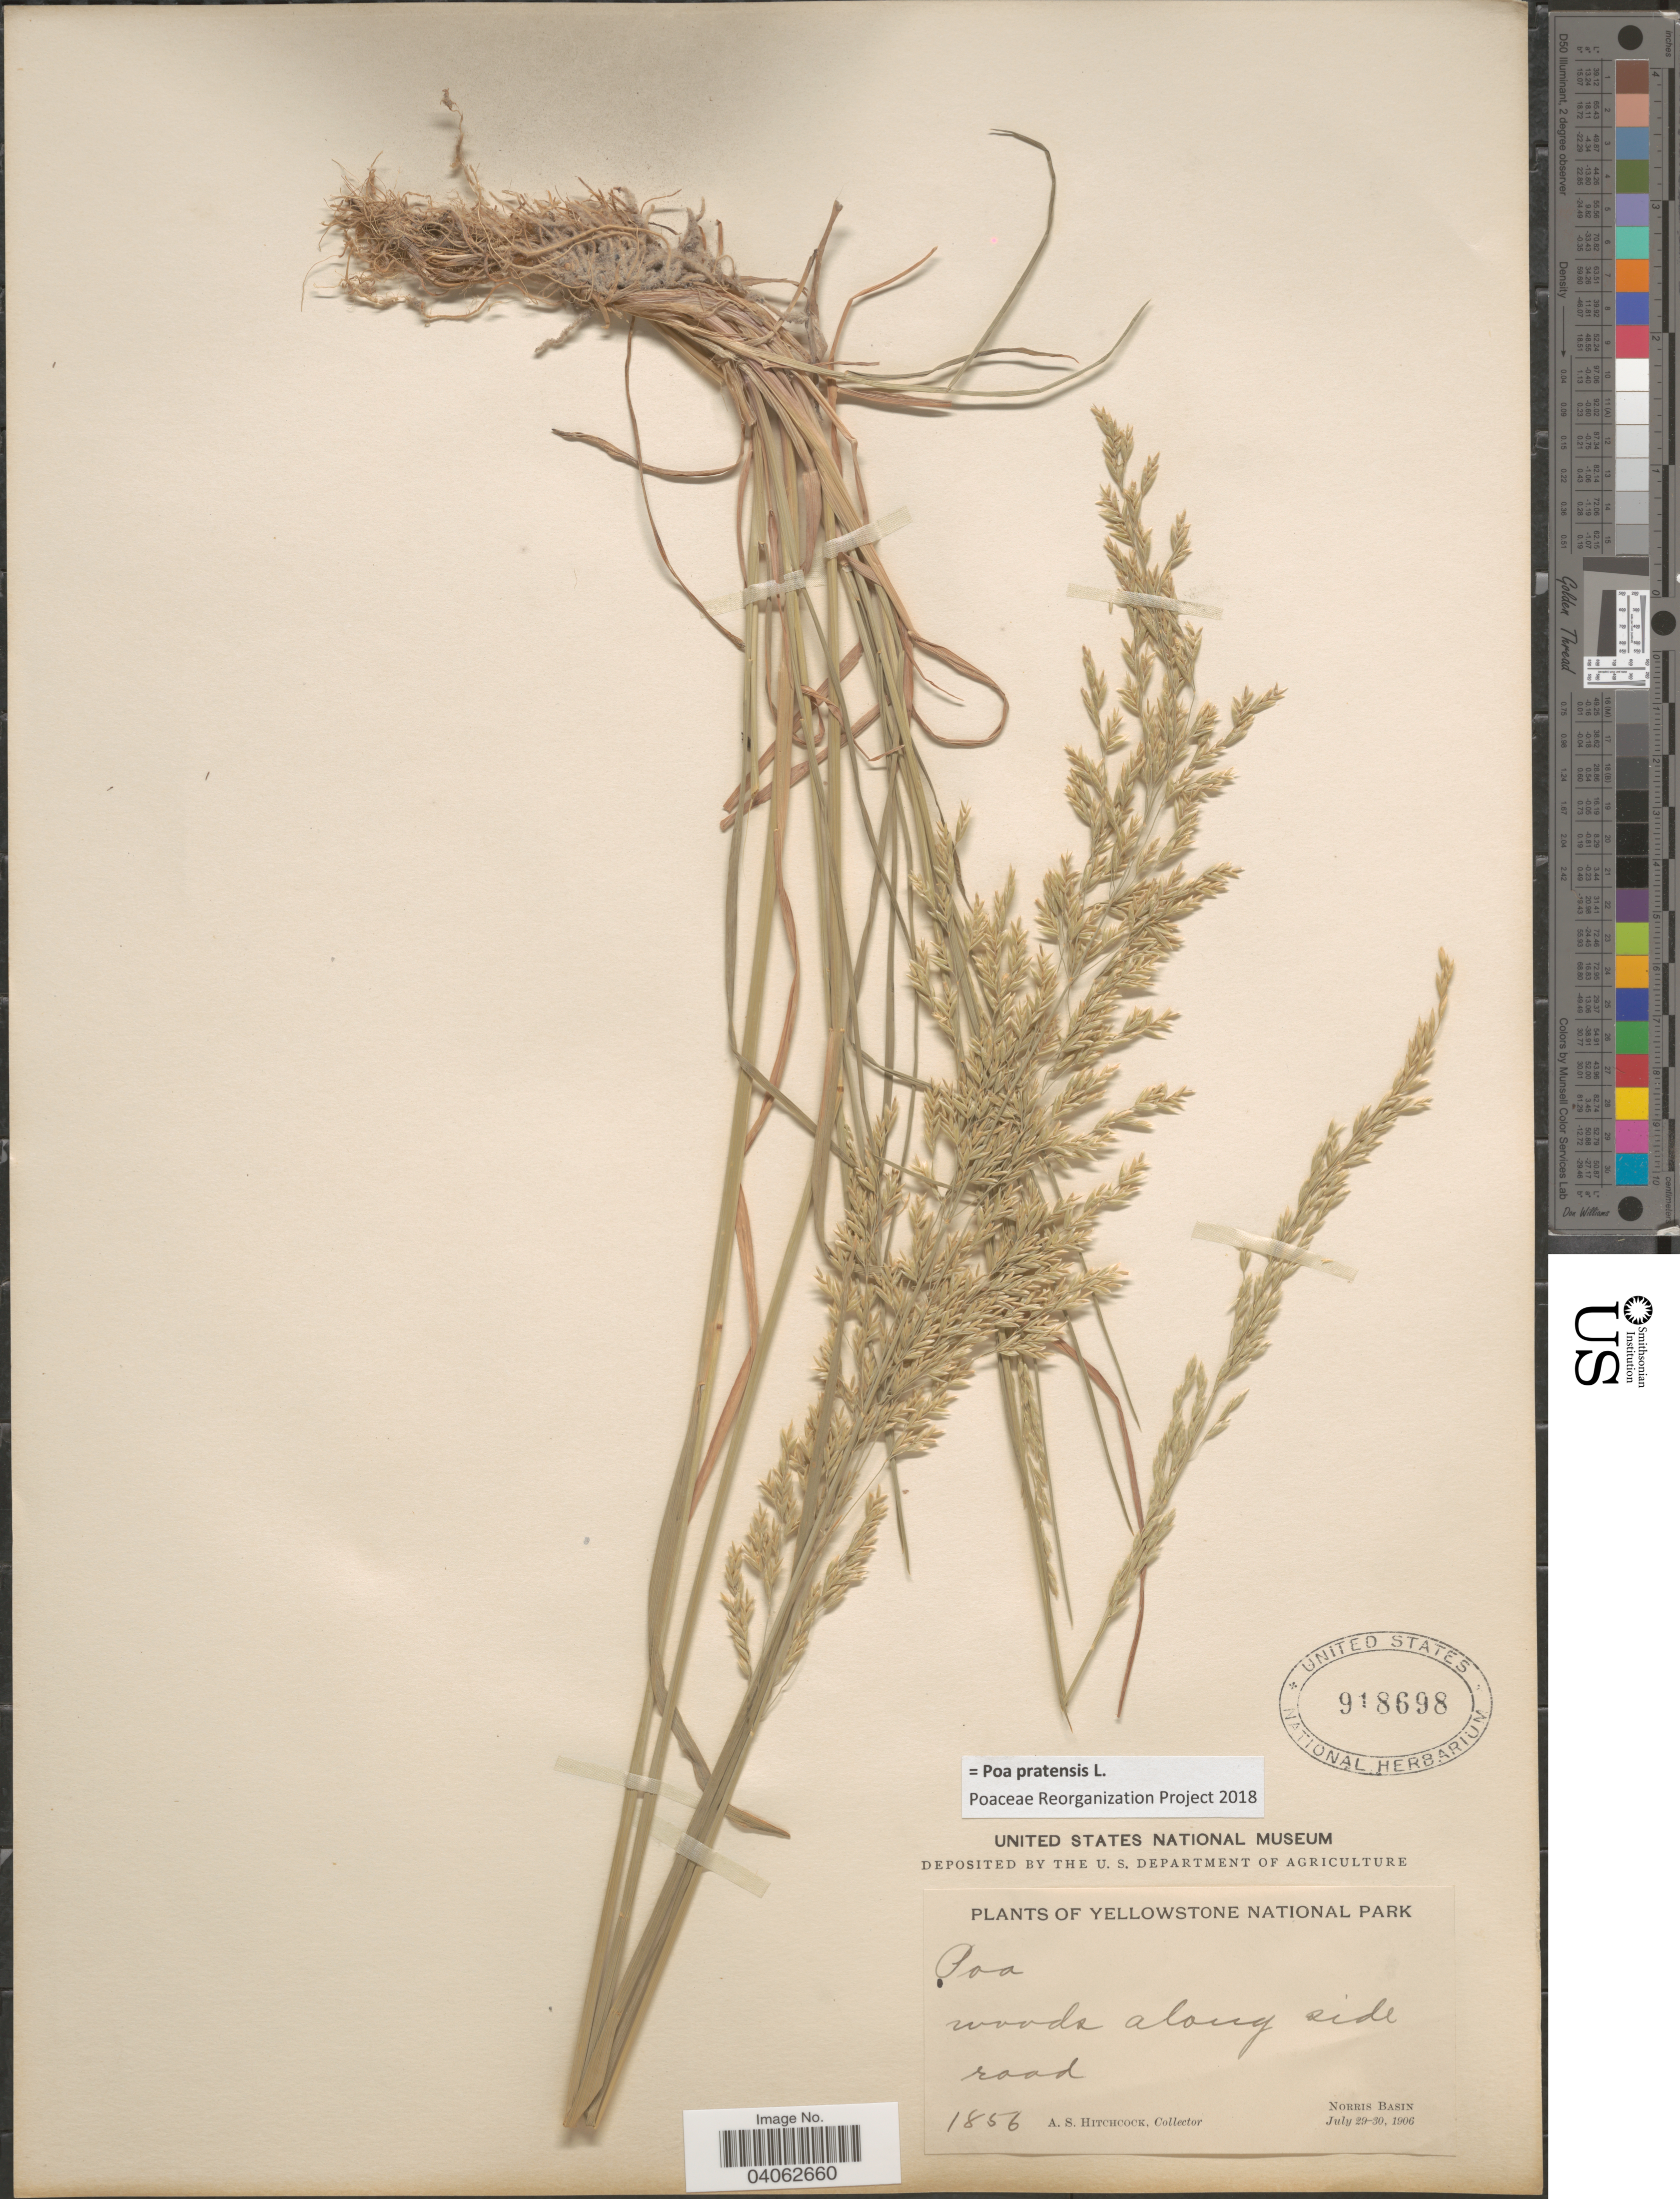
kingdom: Plantae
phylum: Tracheophyta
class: Liliopsida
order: Poales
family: Poaceae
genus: Poa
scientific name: Poa pratensis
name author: L.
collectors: A. S. Hitchcock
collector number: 1856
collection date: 1906-07-29/1906-07-30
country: United States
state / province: Wyoming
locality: Yellowstone National Park. Woods along side road. Norris Basin.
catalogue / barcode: US 918698